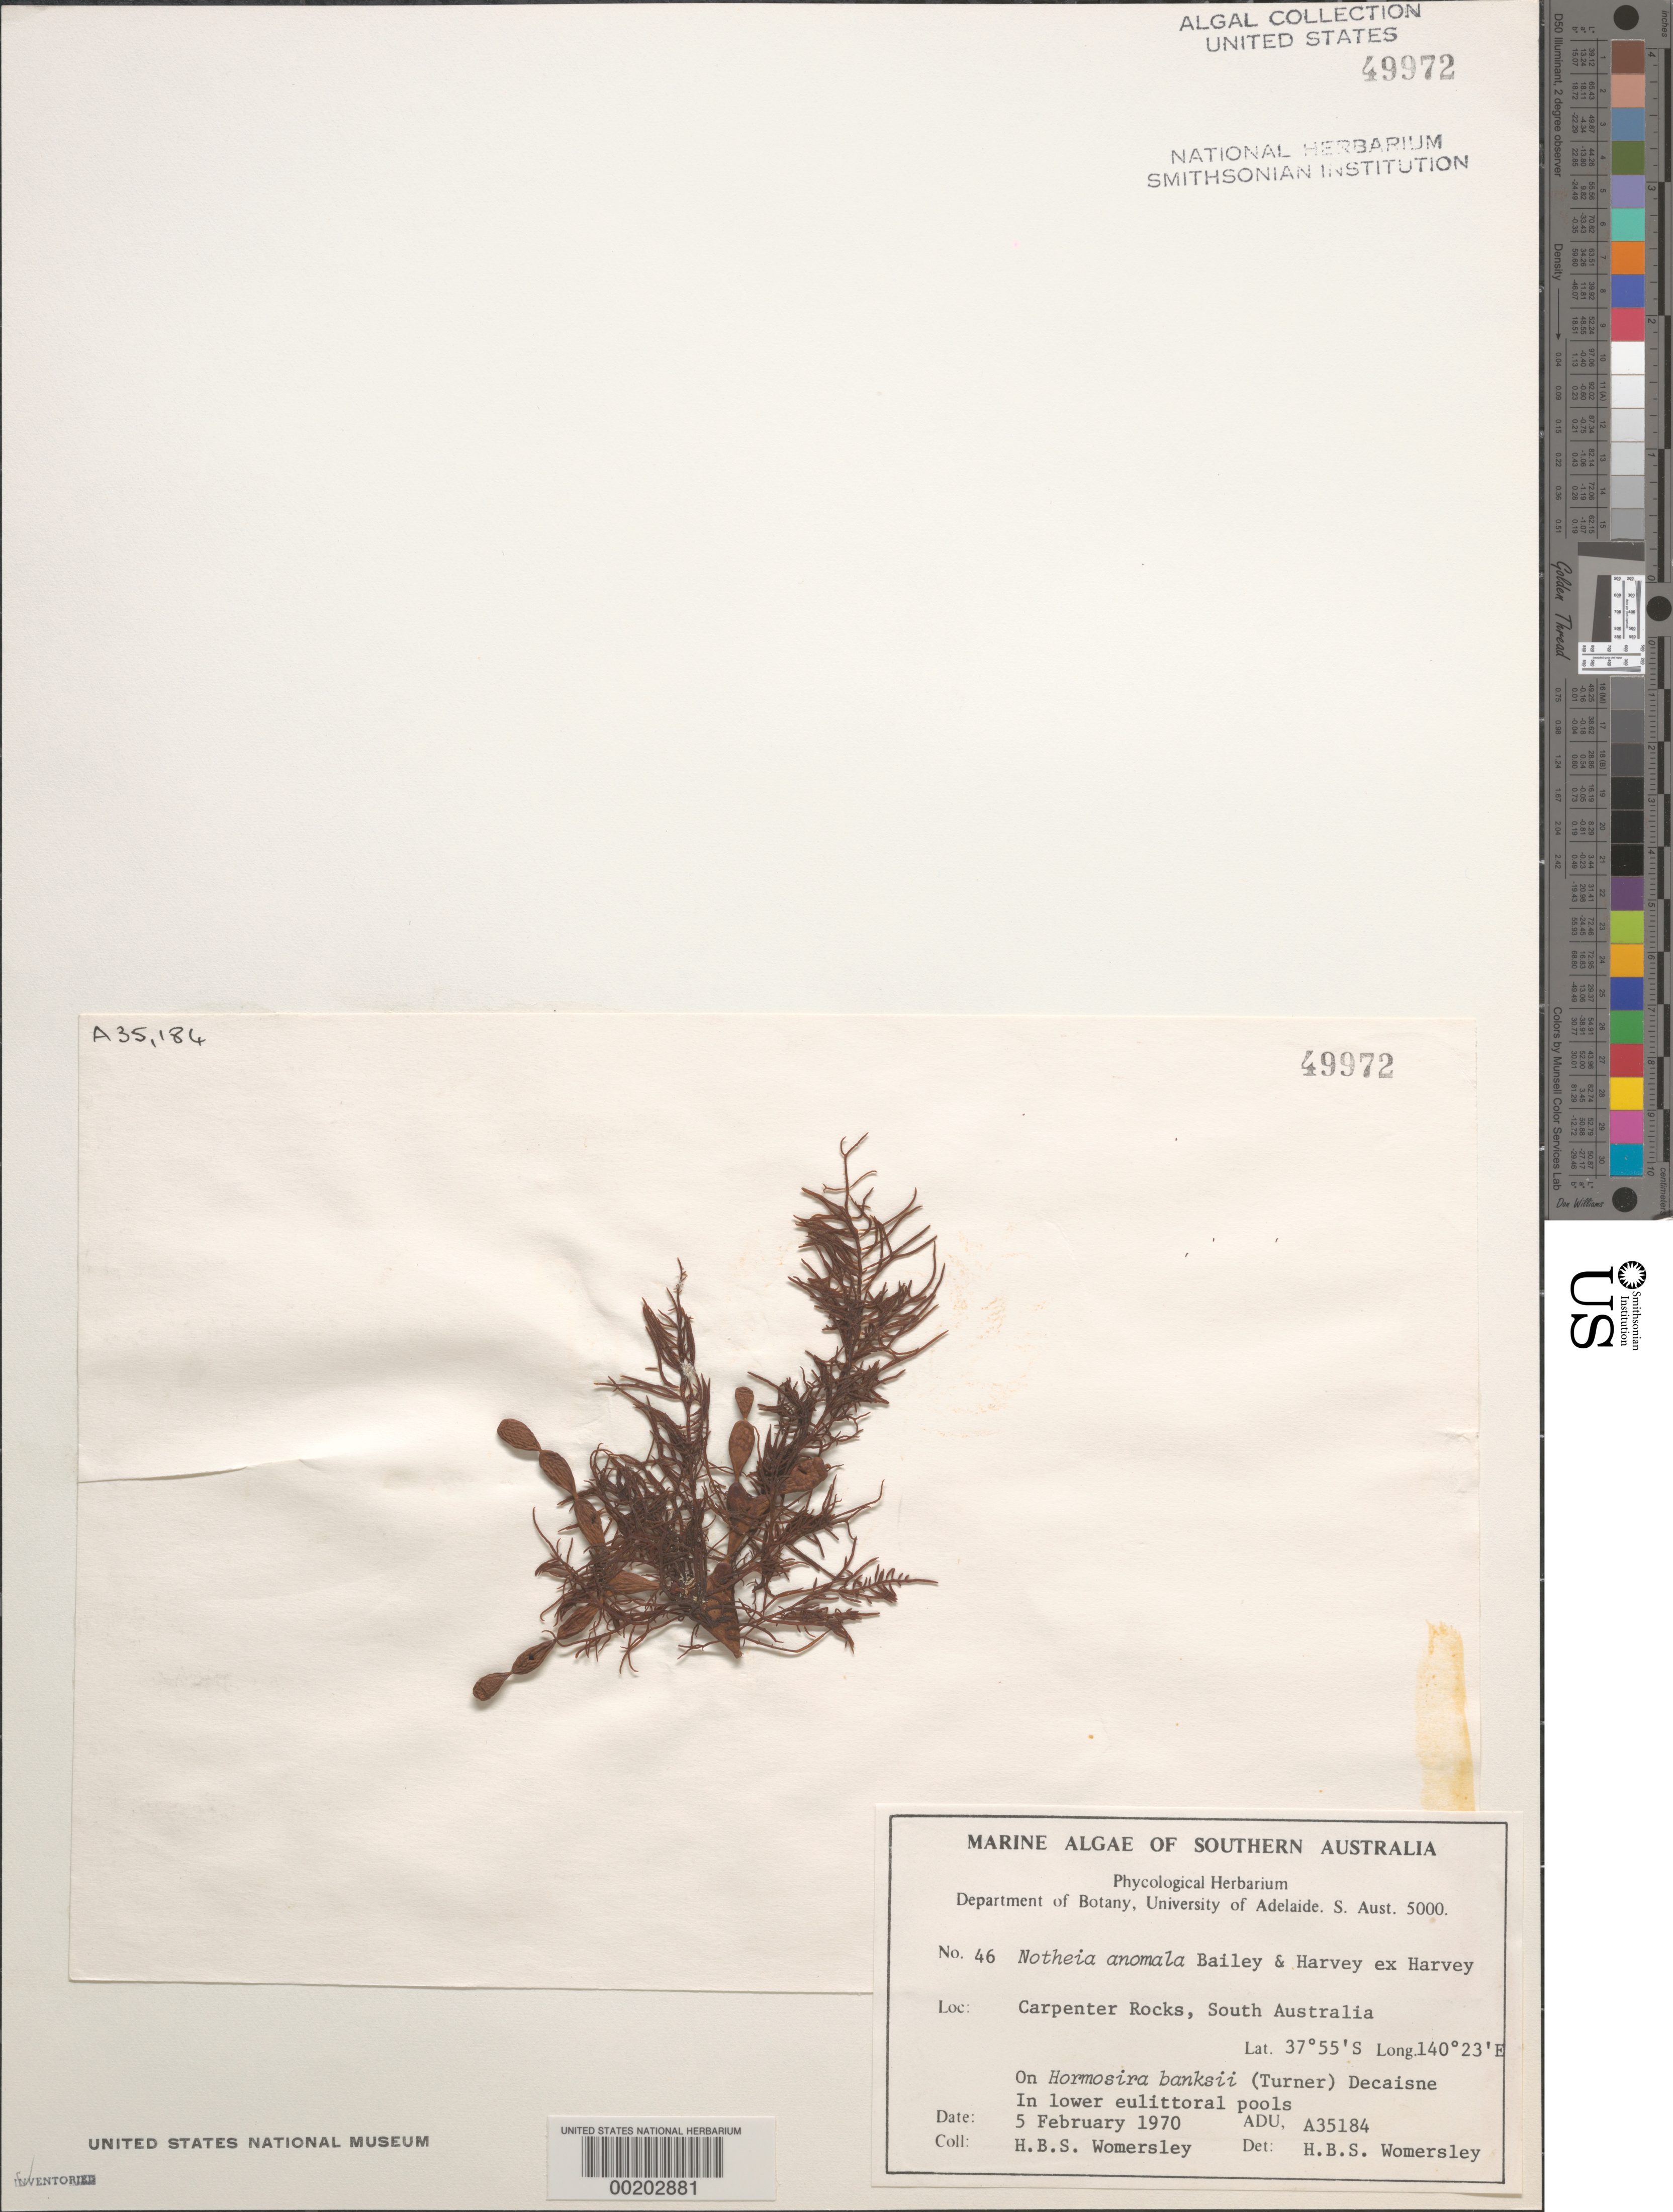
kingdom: Chromista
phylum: Ochrophyta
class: Phaeophyceae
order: Fucales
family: Notheiaceae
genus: Notheia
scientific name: Notheia anomala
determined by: Womersley, H. B. S.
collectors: H. B. S. Womersley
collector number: ADU A35184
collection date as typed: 05 Feb 1970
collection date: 1970-02-05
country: Australia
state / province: South Australia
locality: Carpenter Rocks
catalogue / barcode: US 49972